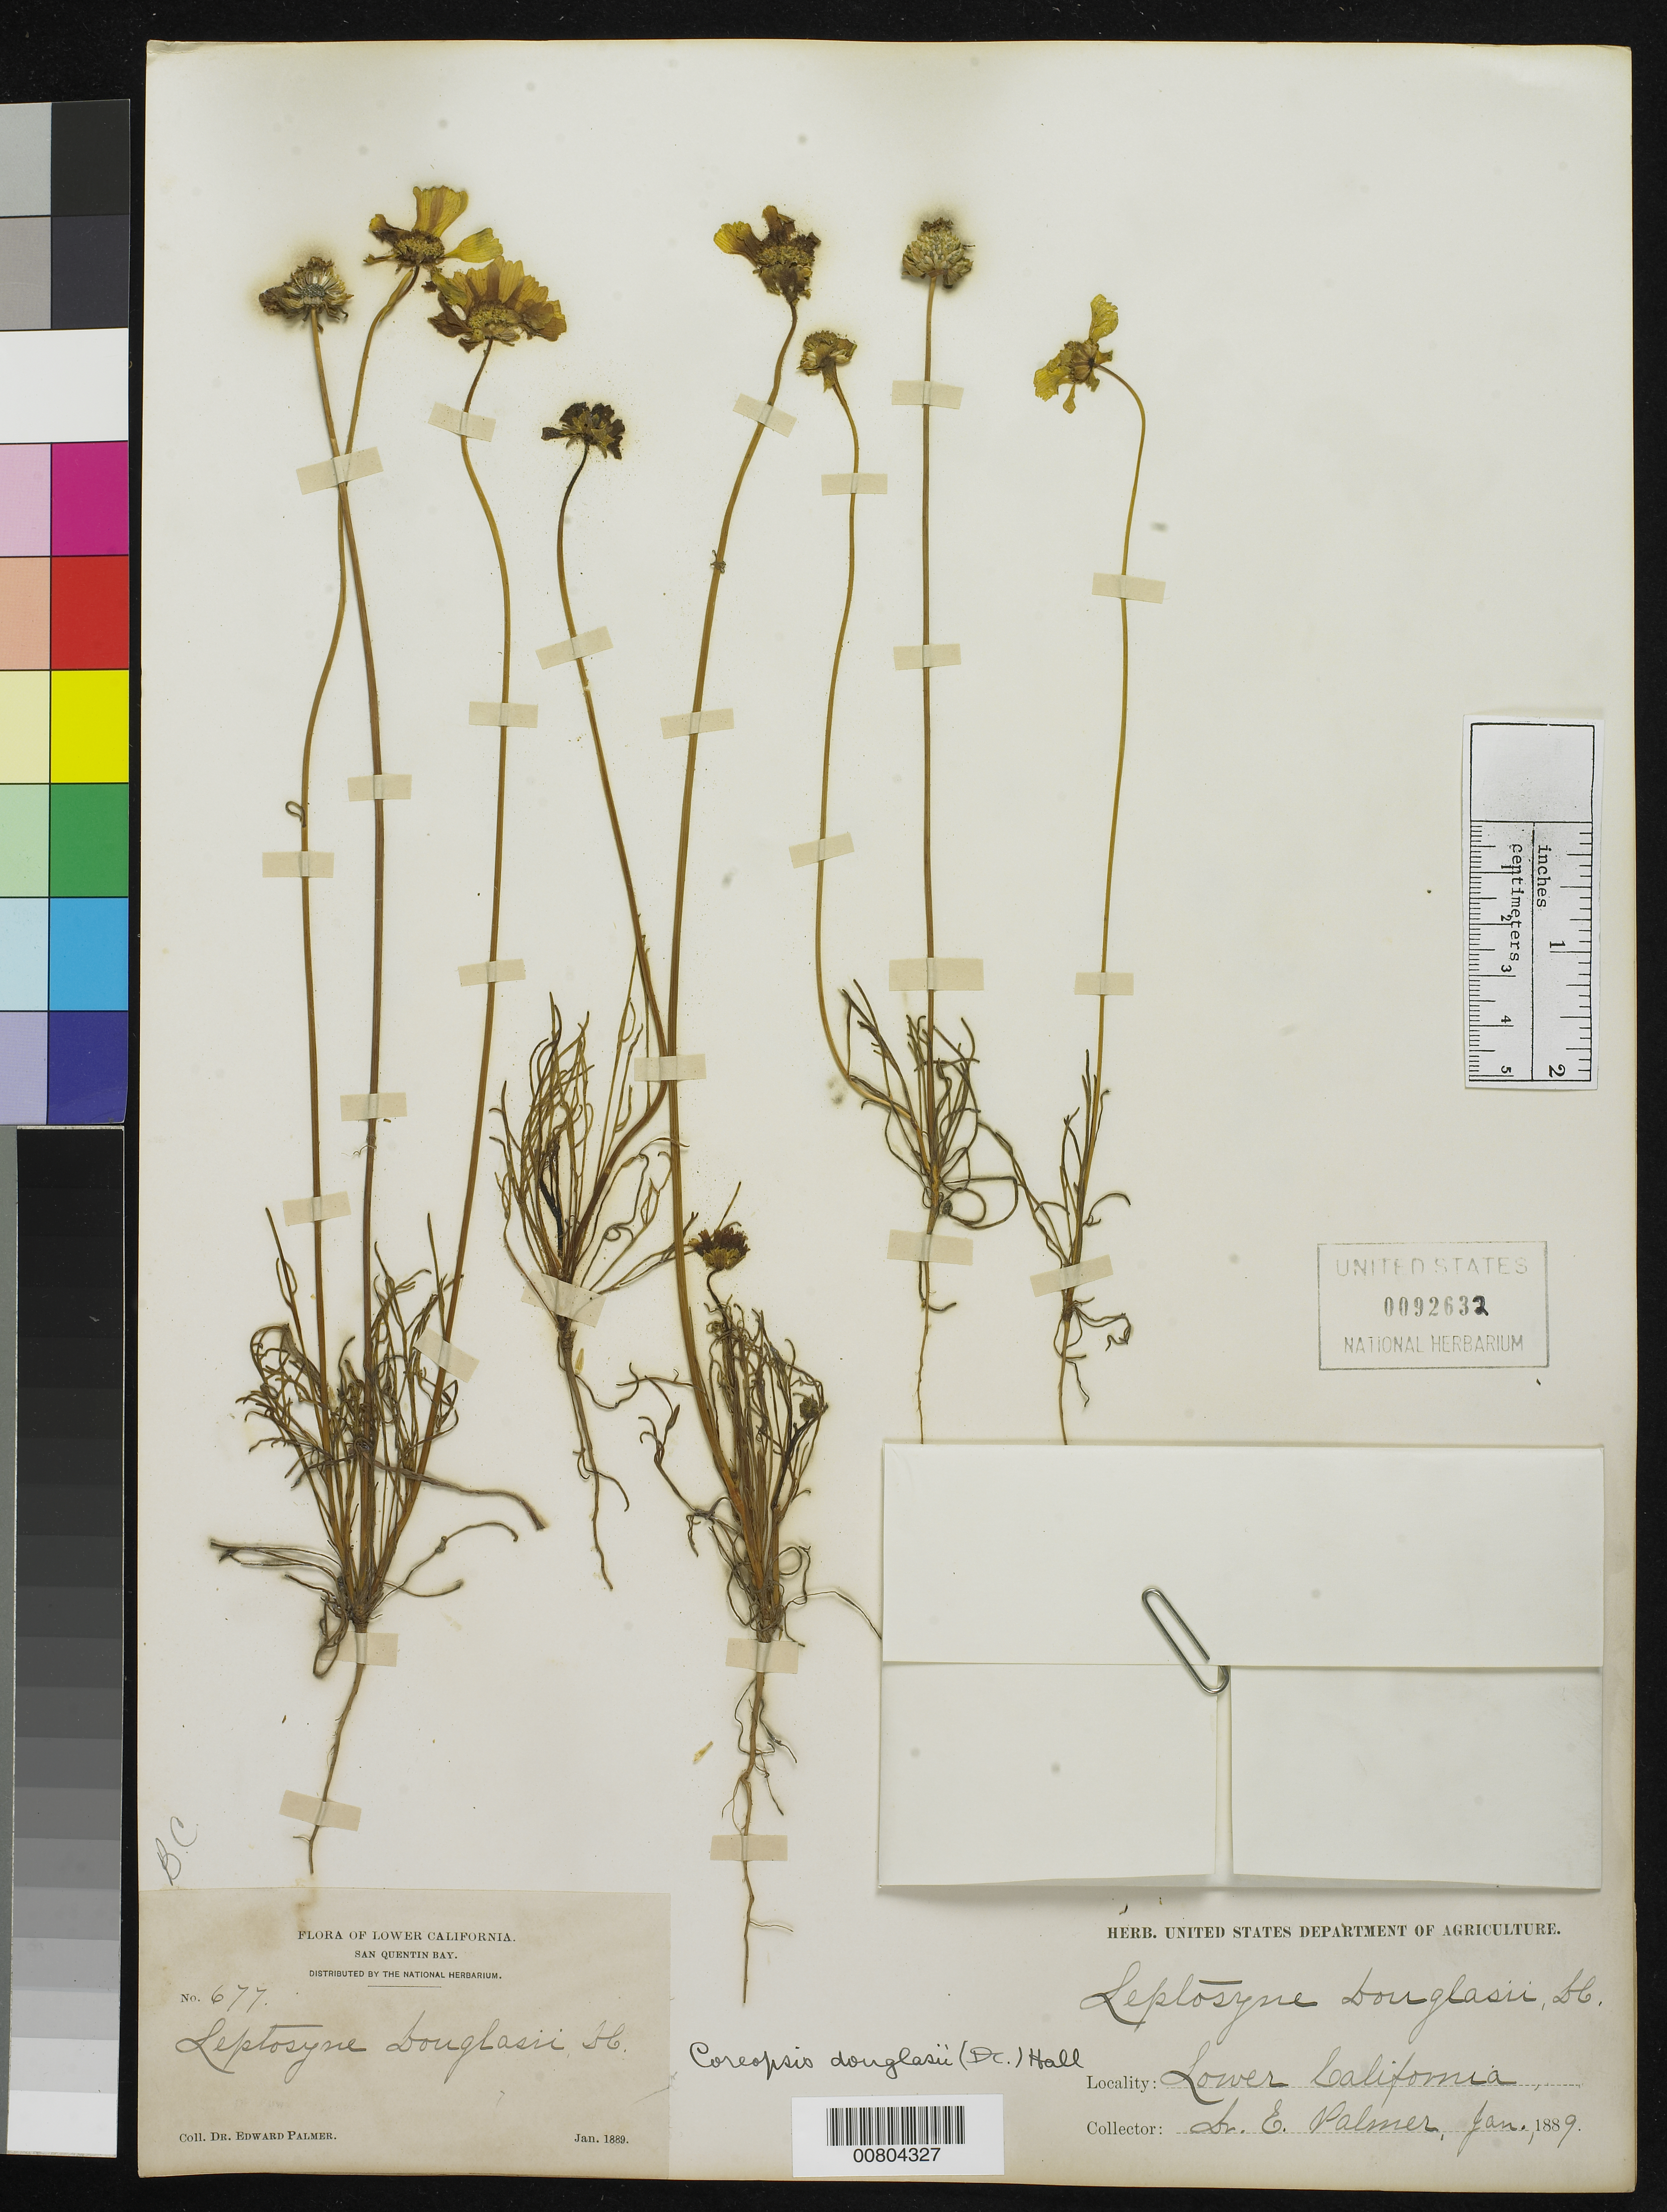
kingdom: Plantae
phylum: Tracheophyta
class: Magnoliopsida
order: Asterales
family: Asteraceae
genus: Coreopsis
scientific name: Coreopsis douglasii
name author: (DC.) H.M. Hall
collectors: E. Palmer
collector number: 677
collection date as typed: Jan 1889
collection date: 1889-01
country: Mexico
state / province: Baja California Norte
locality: San Quentin Bay, Baja California.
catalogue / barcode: US 92632